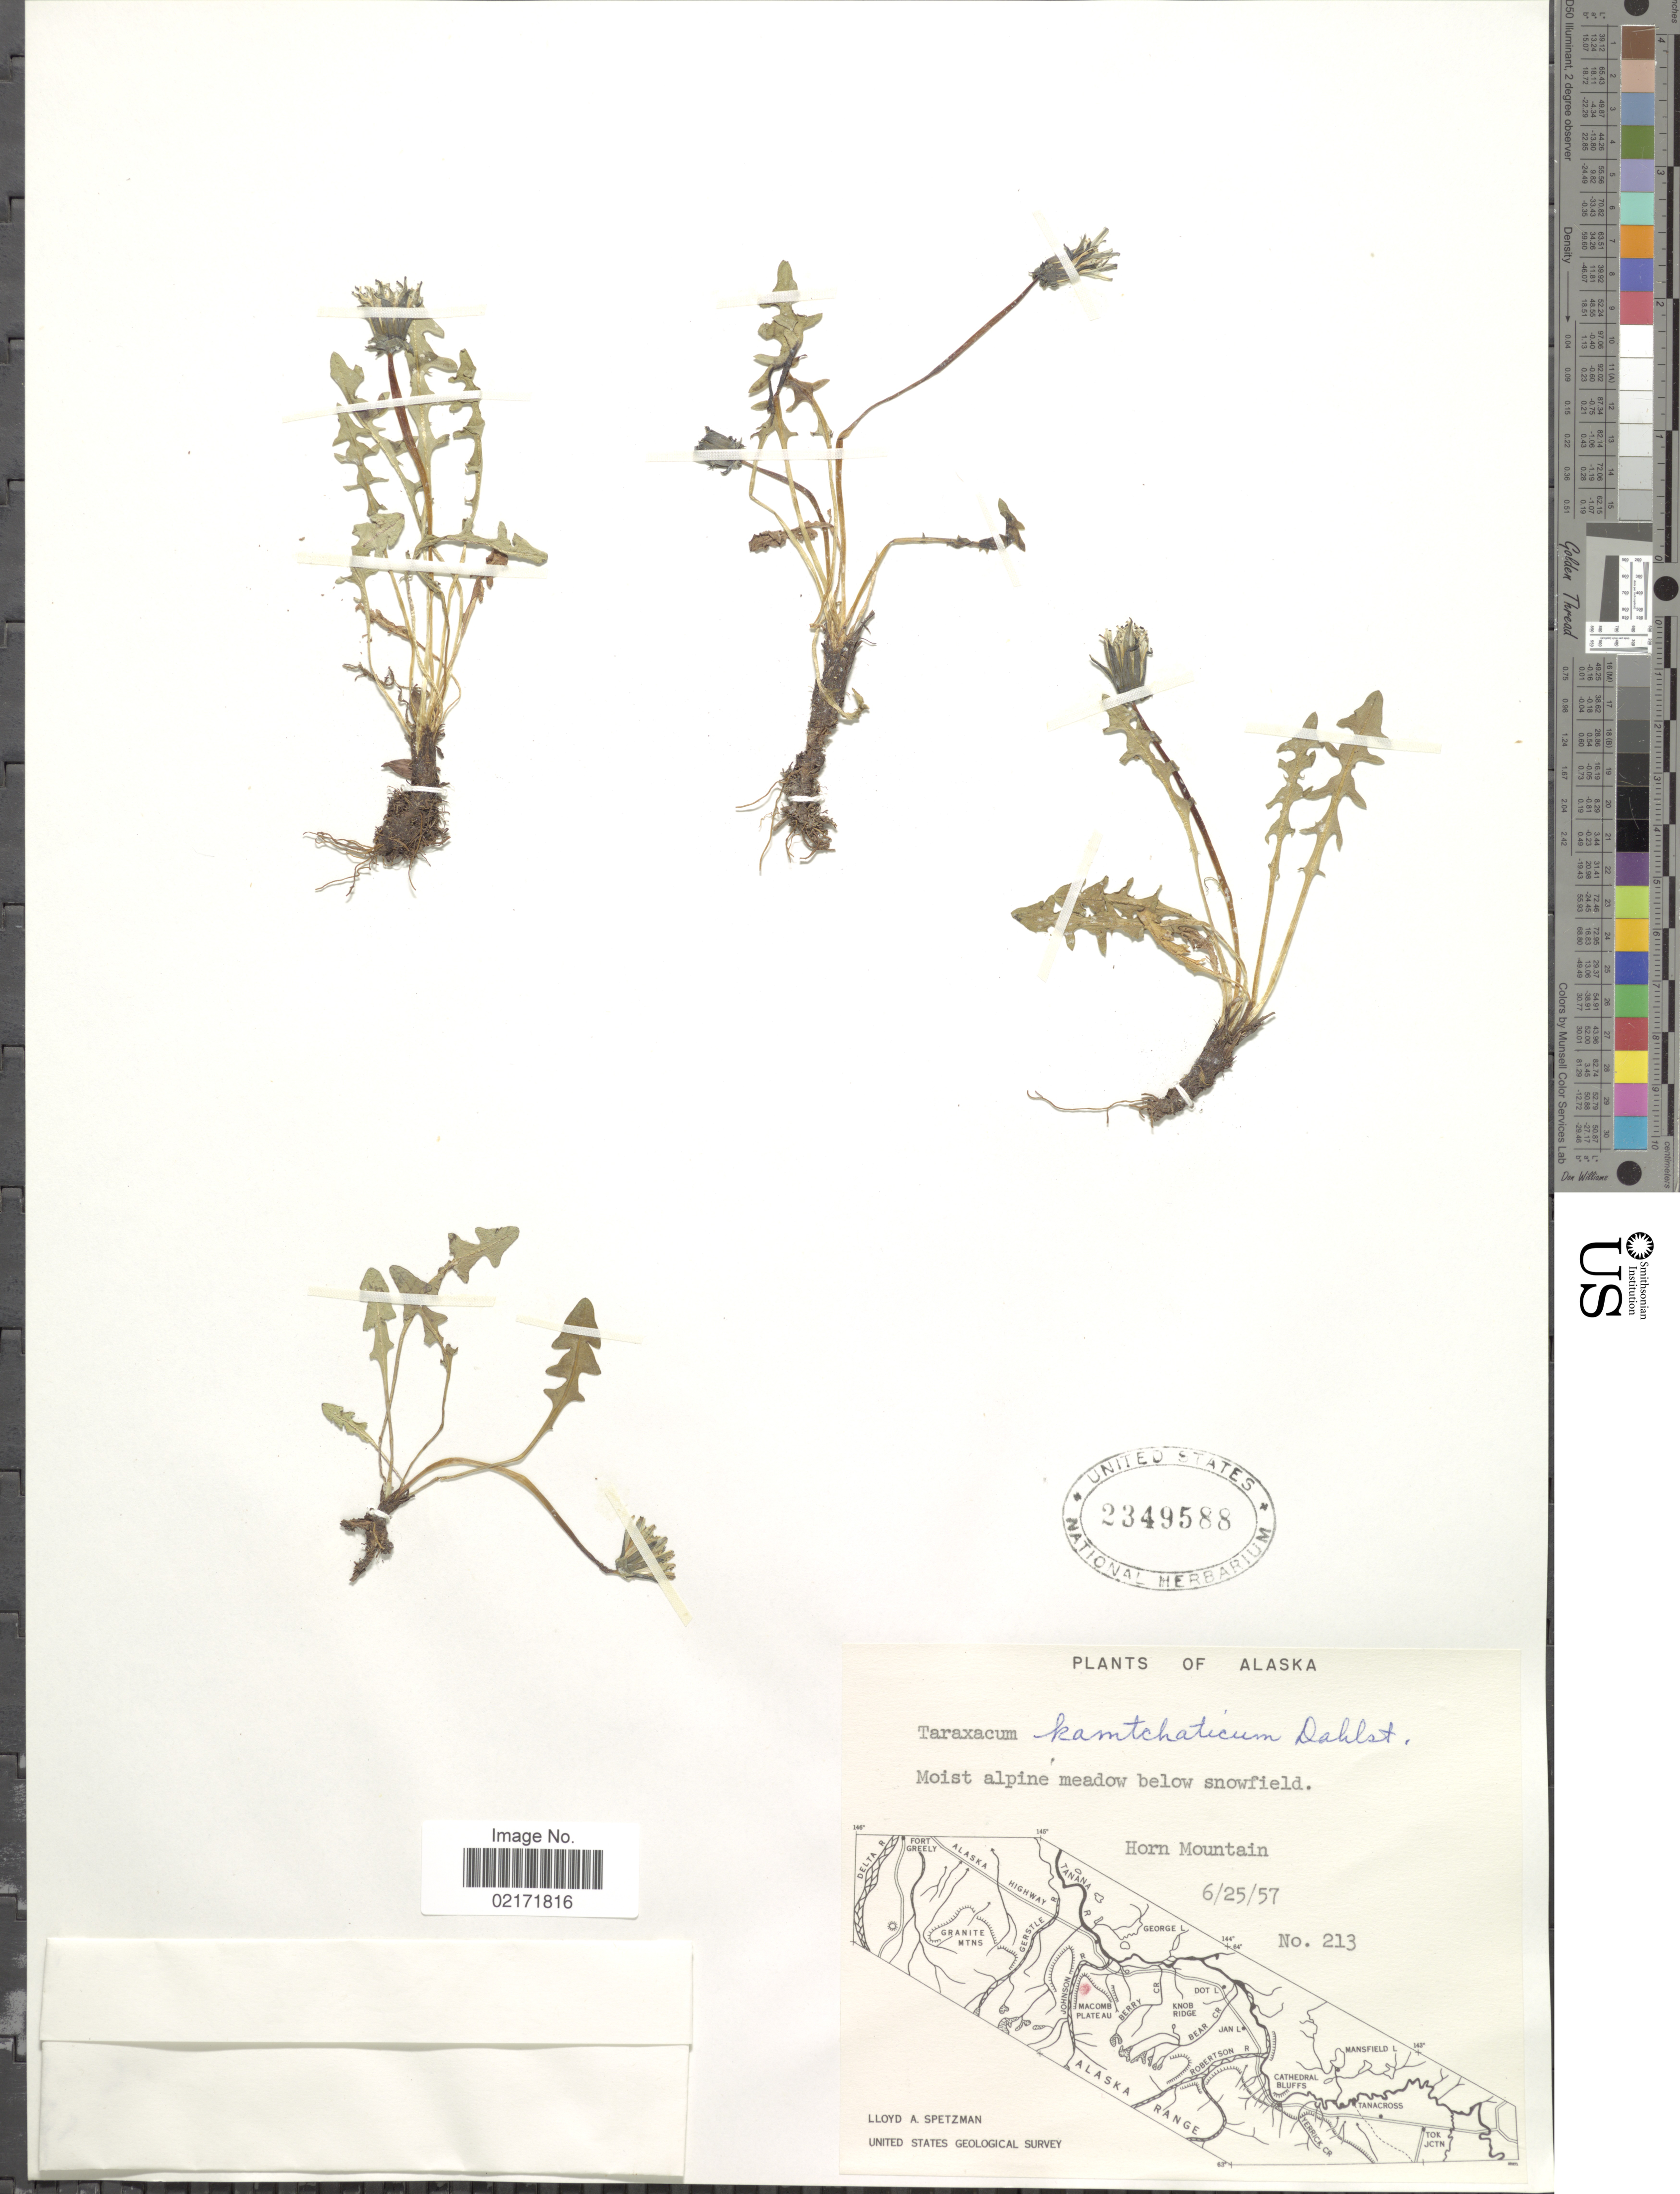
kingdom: Plantae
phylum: Tracheophyta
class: Magnoliopsida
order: Asterales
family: Asteraceae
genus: Taraxacum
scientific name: Taraxacum alaskanum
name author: Rydb.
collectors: L. Spetzman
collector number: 213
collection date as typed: Transcribed d/m/y: 25/6/57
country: United States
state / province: Alaska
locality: Horn Mountain, moist alpine meadow below snowfield.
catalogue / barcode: US 2349588